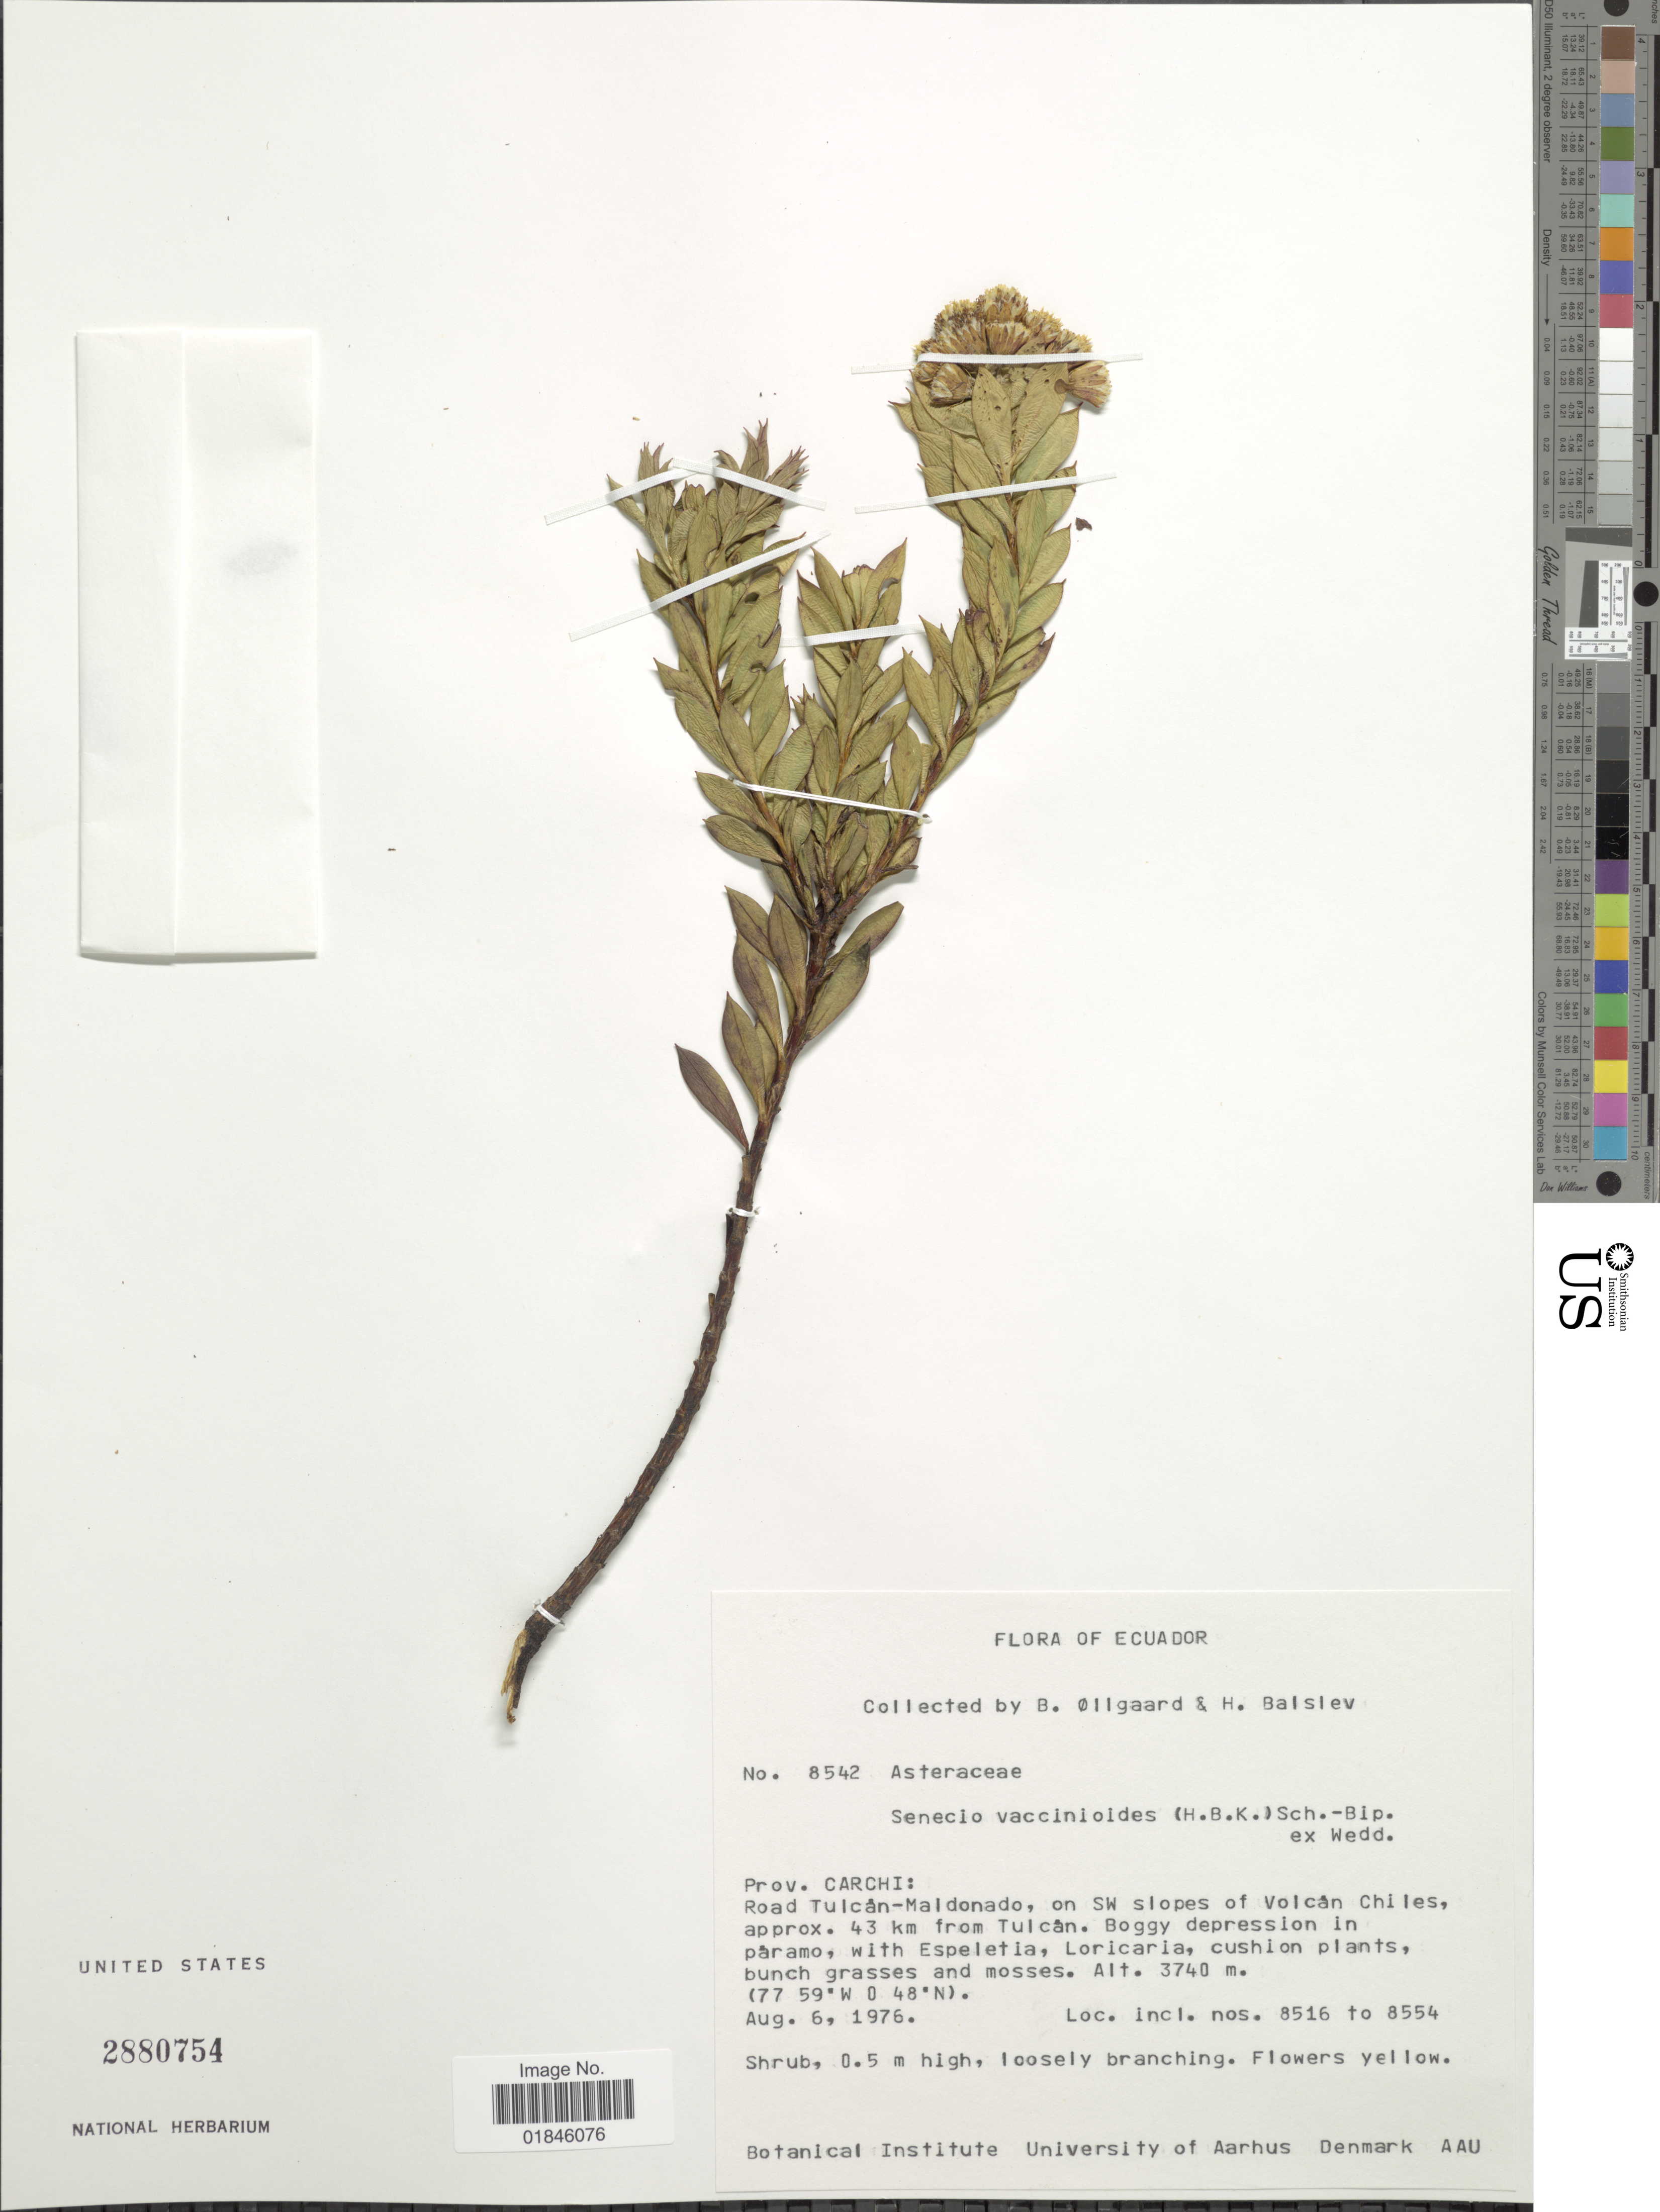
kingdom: Plantae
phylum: Tracheophyta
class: Magnoliopsida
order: Asterales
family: Asteraceae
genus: Pentacalia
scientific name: Pentacalia vaccinioides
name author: (Kunth) Cuatrec.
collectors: B. Øllgaard & H. Balslev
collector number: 8542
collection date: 1976-08-06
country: Ecuador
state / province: Carchi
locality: Prov. Carchi: Road Tulcán-Maldonado, on SW slopes of Volcán Chiles, approx. 43 km from Tulcán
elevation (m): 3740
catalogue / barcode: US 2880754